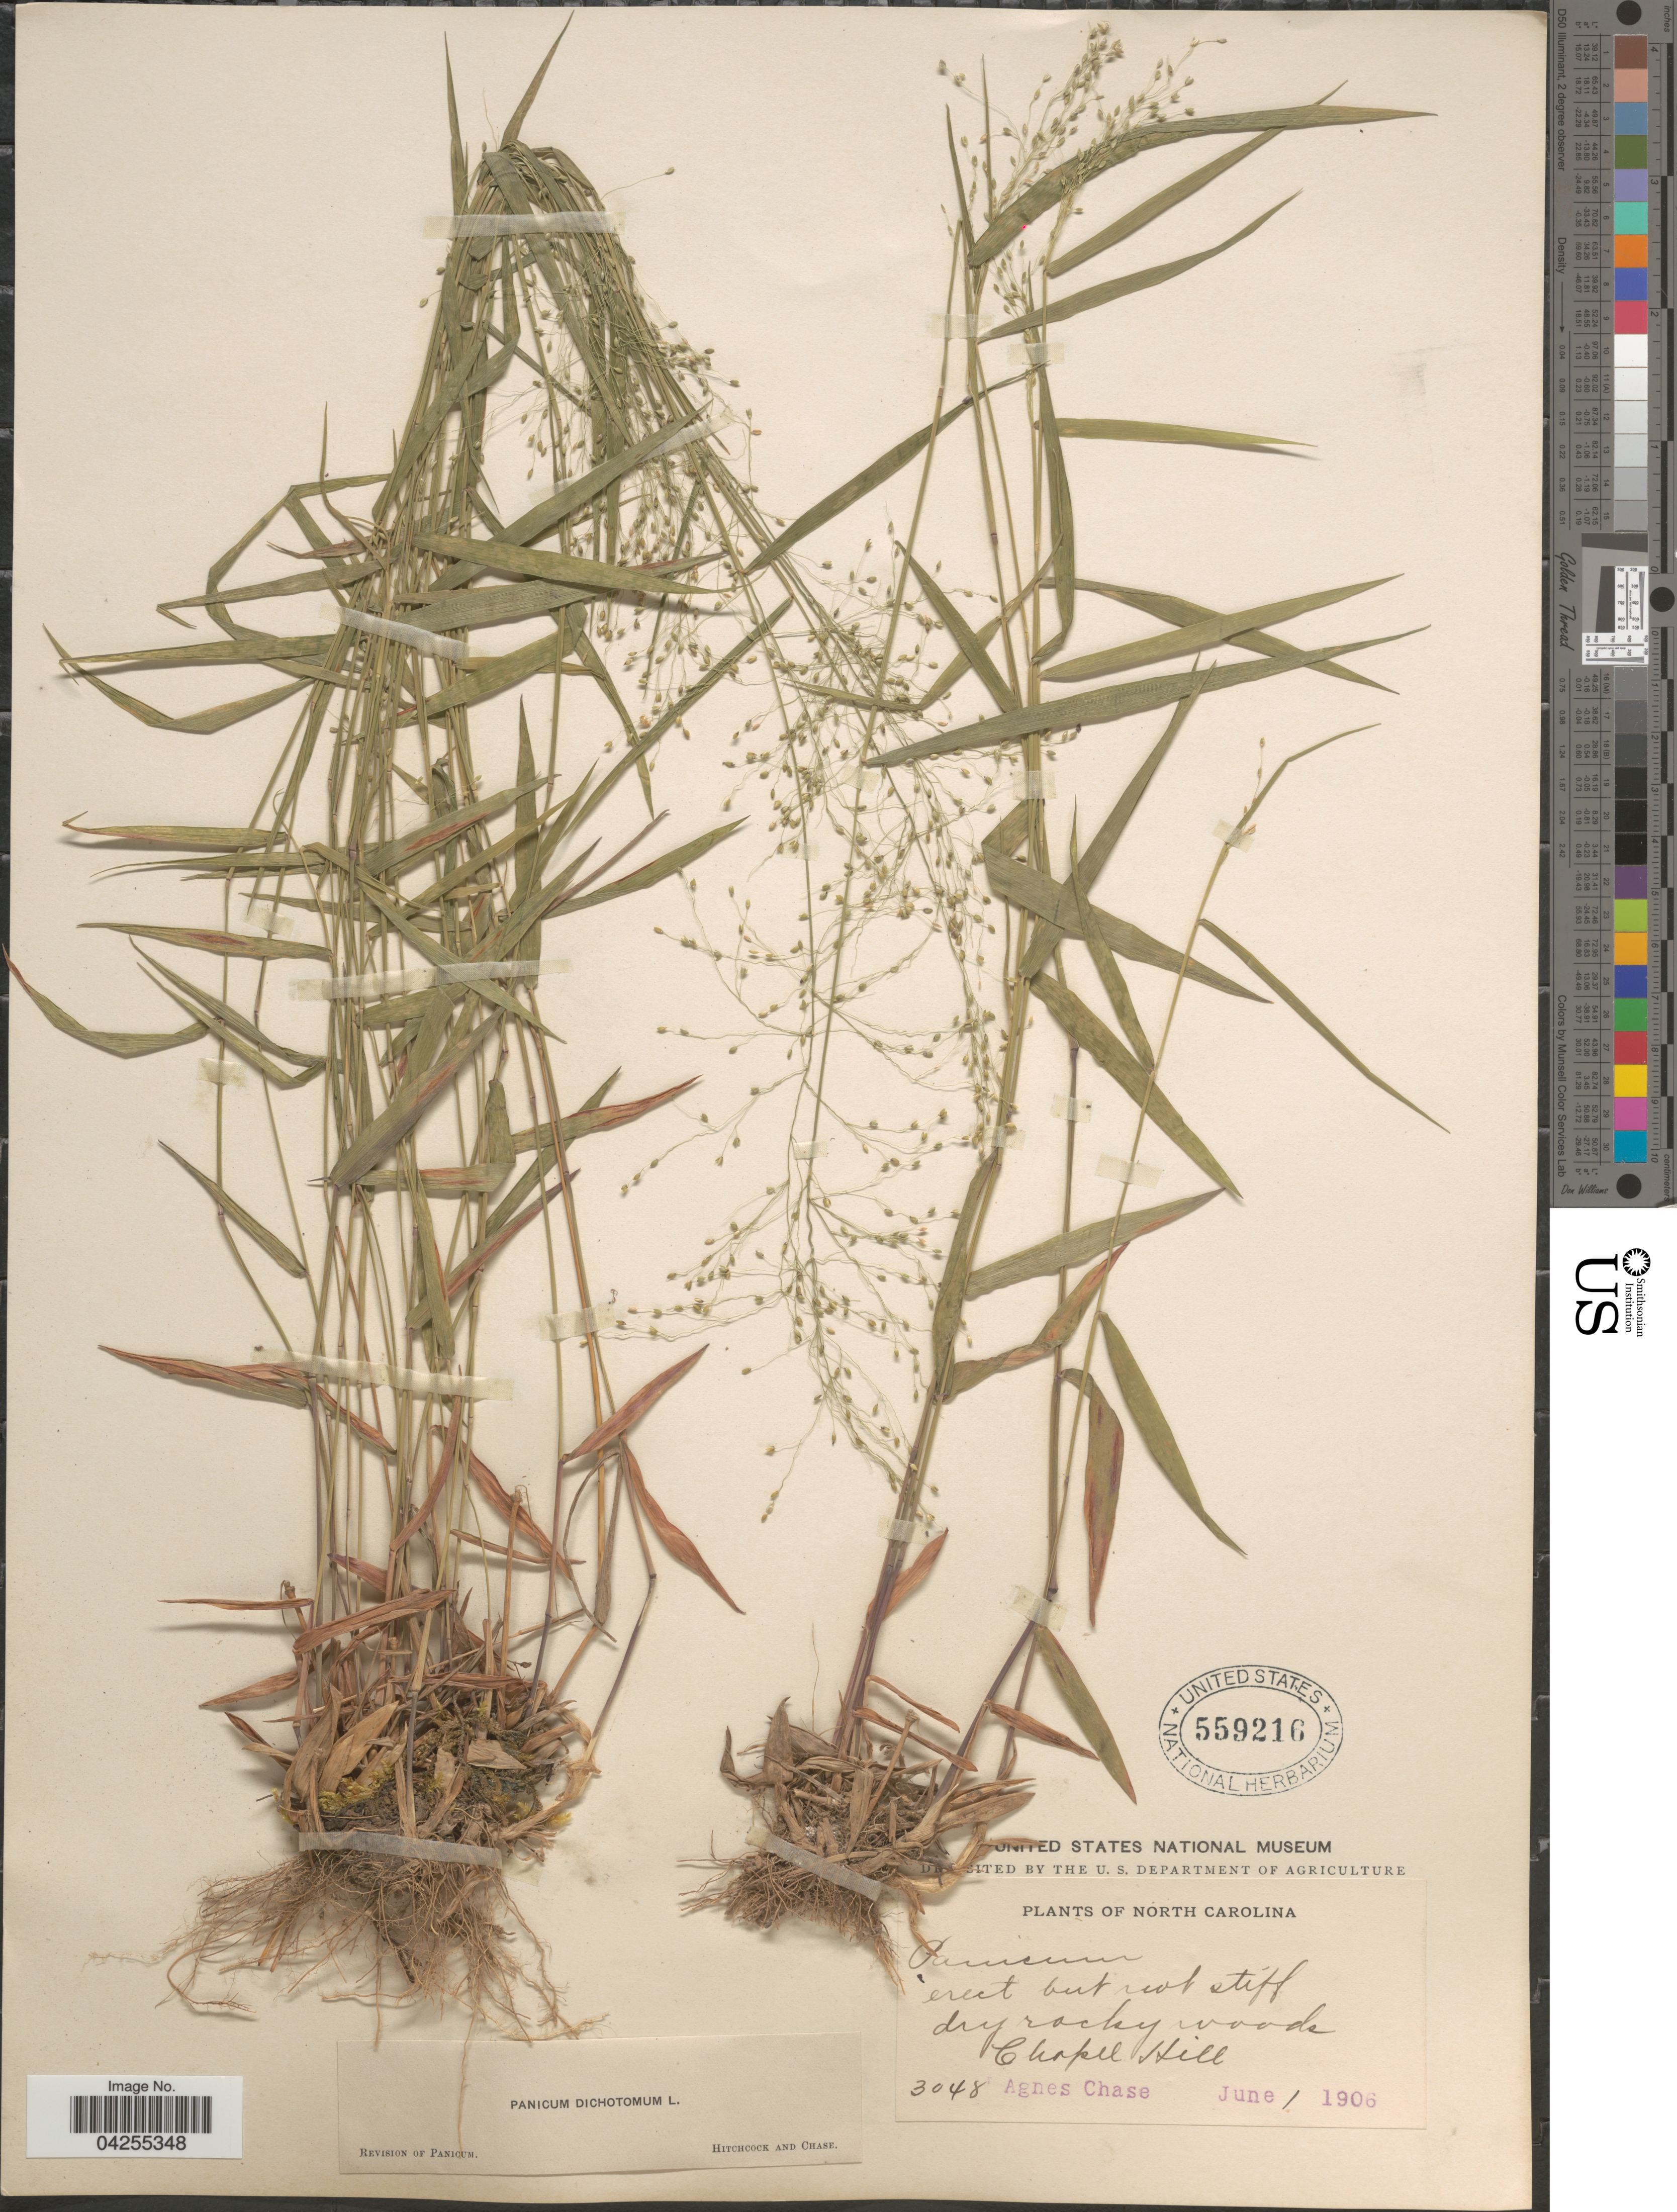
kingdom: Plantae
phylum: Tracheophyta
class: Liliopsida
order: Poales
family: Poaceae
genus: Dichanthelium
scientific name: Dichanthelium dichotomum var. dichotomum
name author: (L.) Gould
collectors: A. Chase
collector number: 3048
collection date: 1906-06-01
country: United States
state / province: North Carolina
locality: Dry rocky woods. Chapel Hill.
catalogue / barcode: US 559216